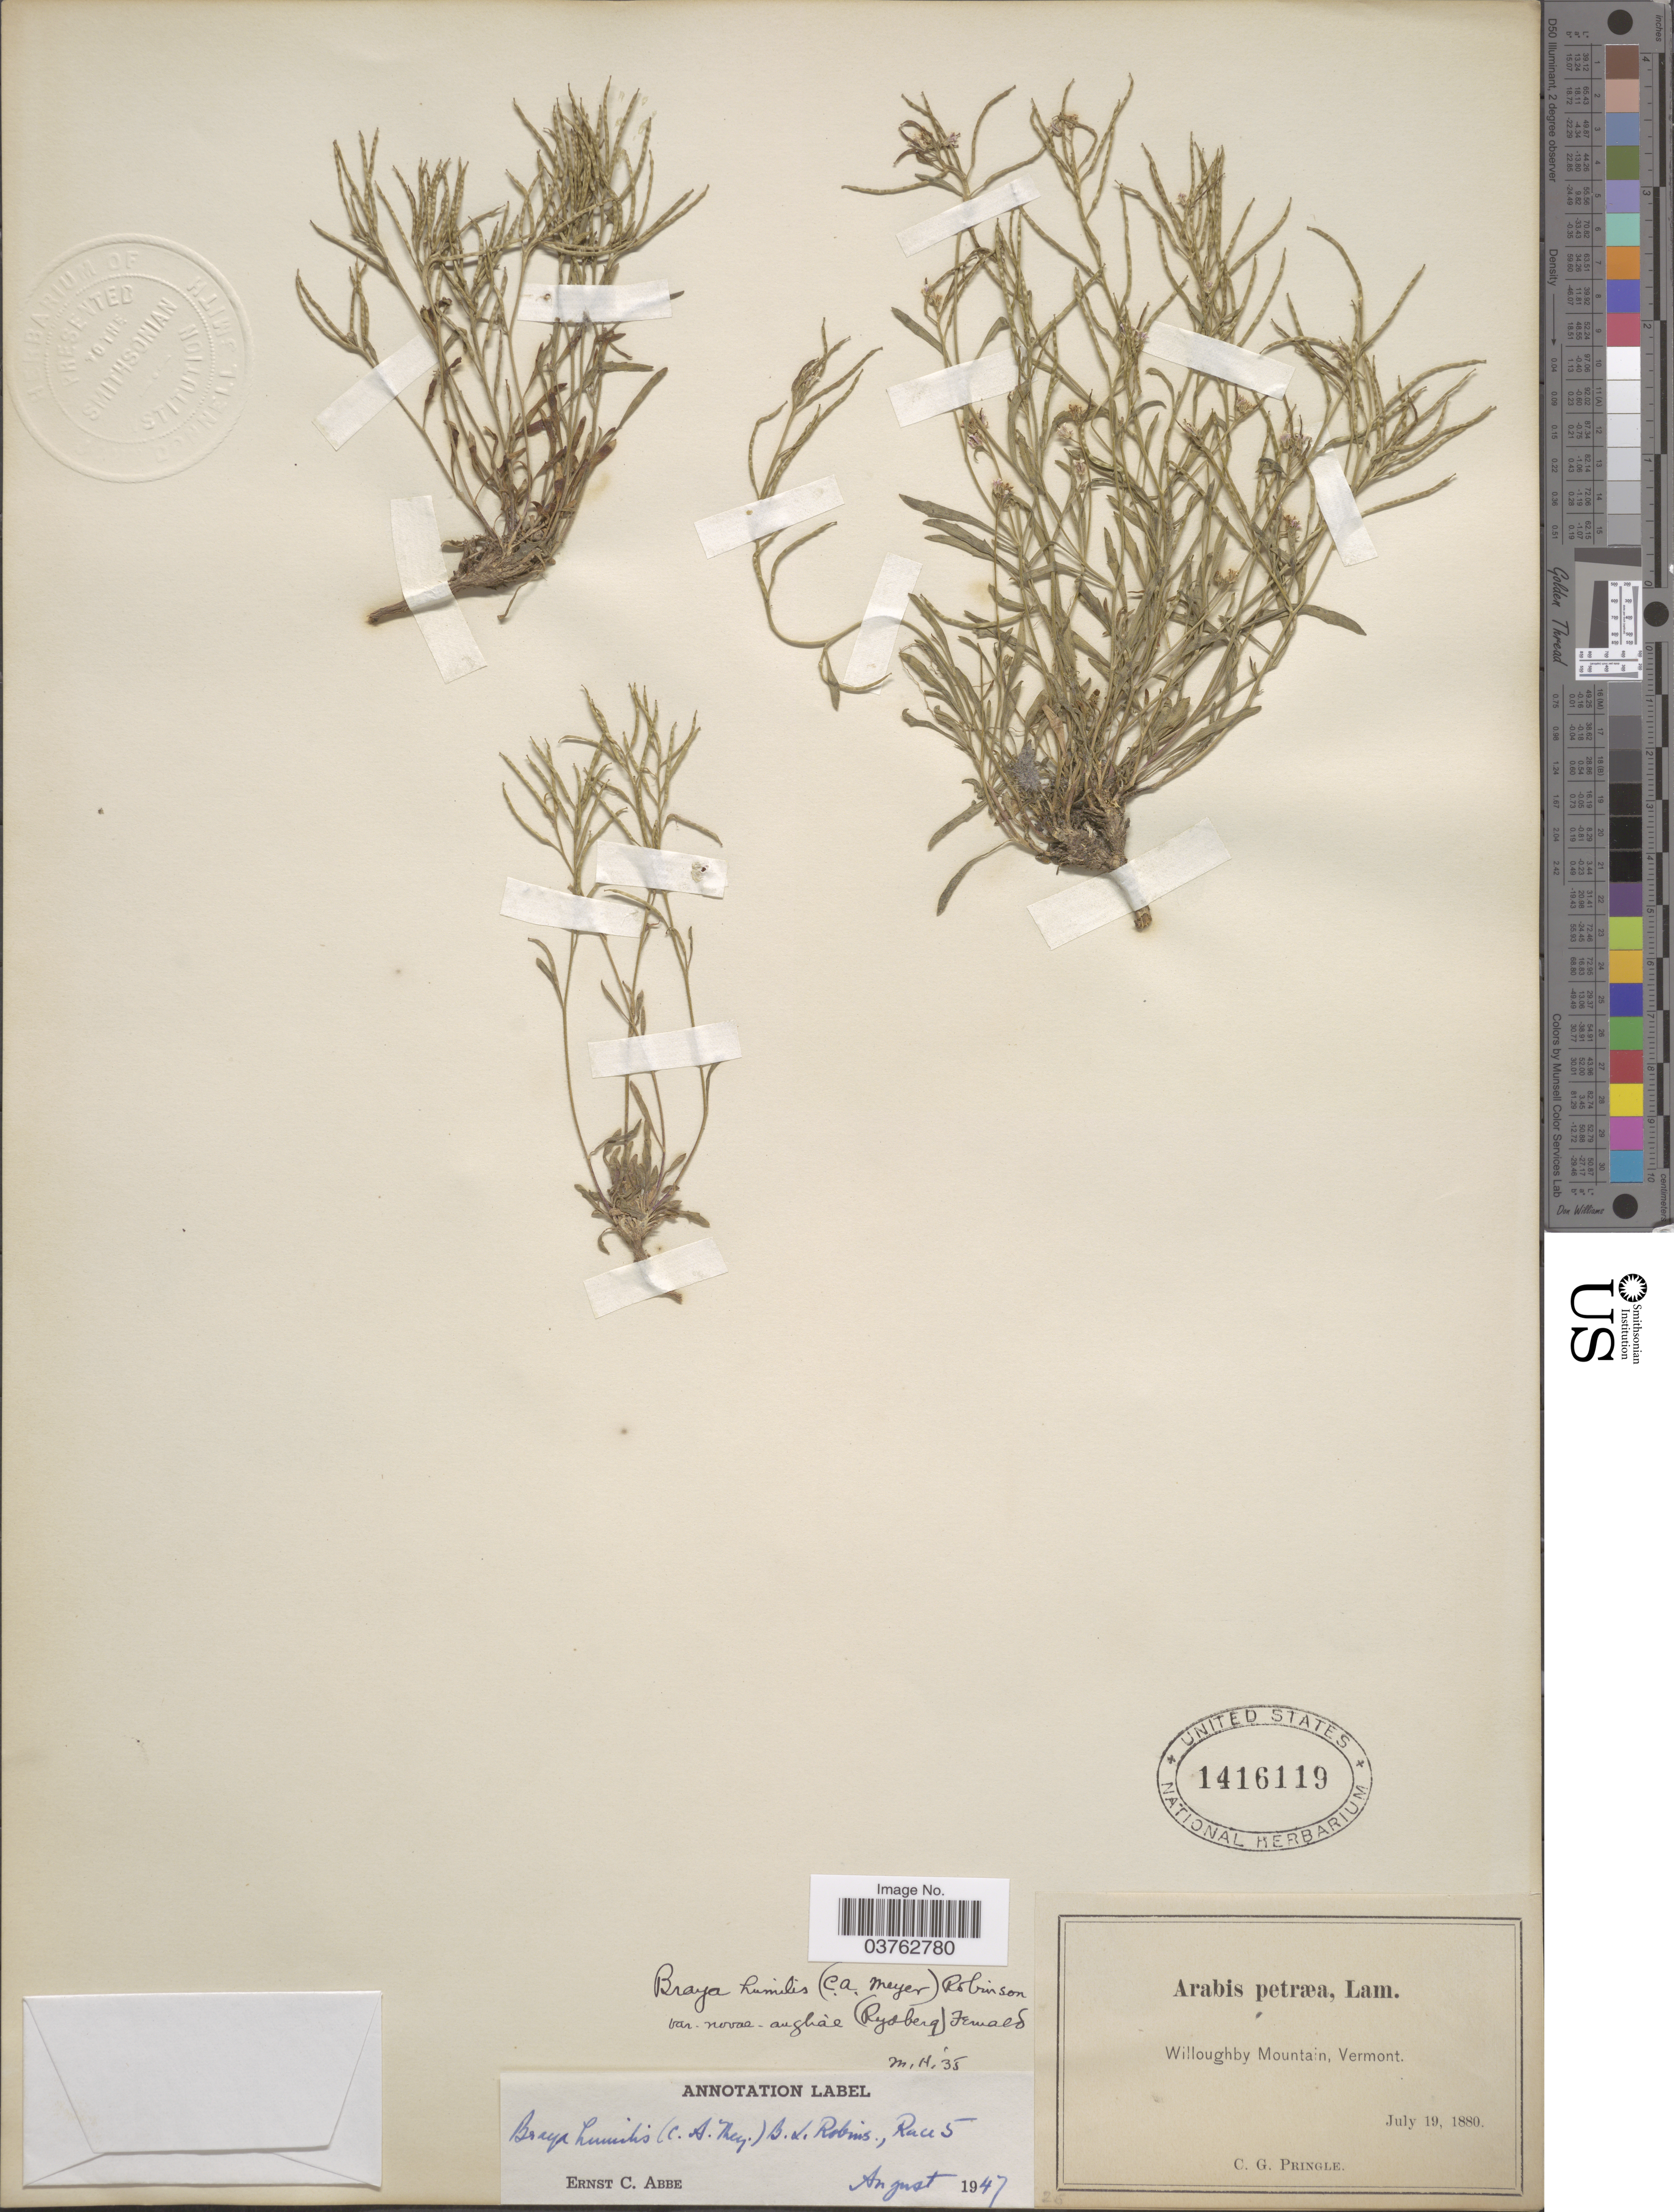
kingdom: Plantae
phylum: Tracheophyta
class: Magnoliopsida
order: Brassicales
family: Brassicaceae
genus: Braya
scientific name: Braya humilis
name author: (C.A. Mey.) B.L. Rob.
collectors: C. G. Pringle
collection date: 1880-07-19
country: United States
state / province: Vermont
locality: Willoughby Mountain.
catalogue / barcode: US 1416119